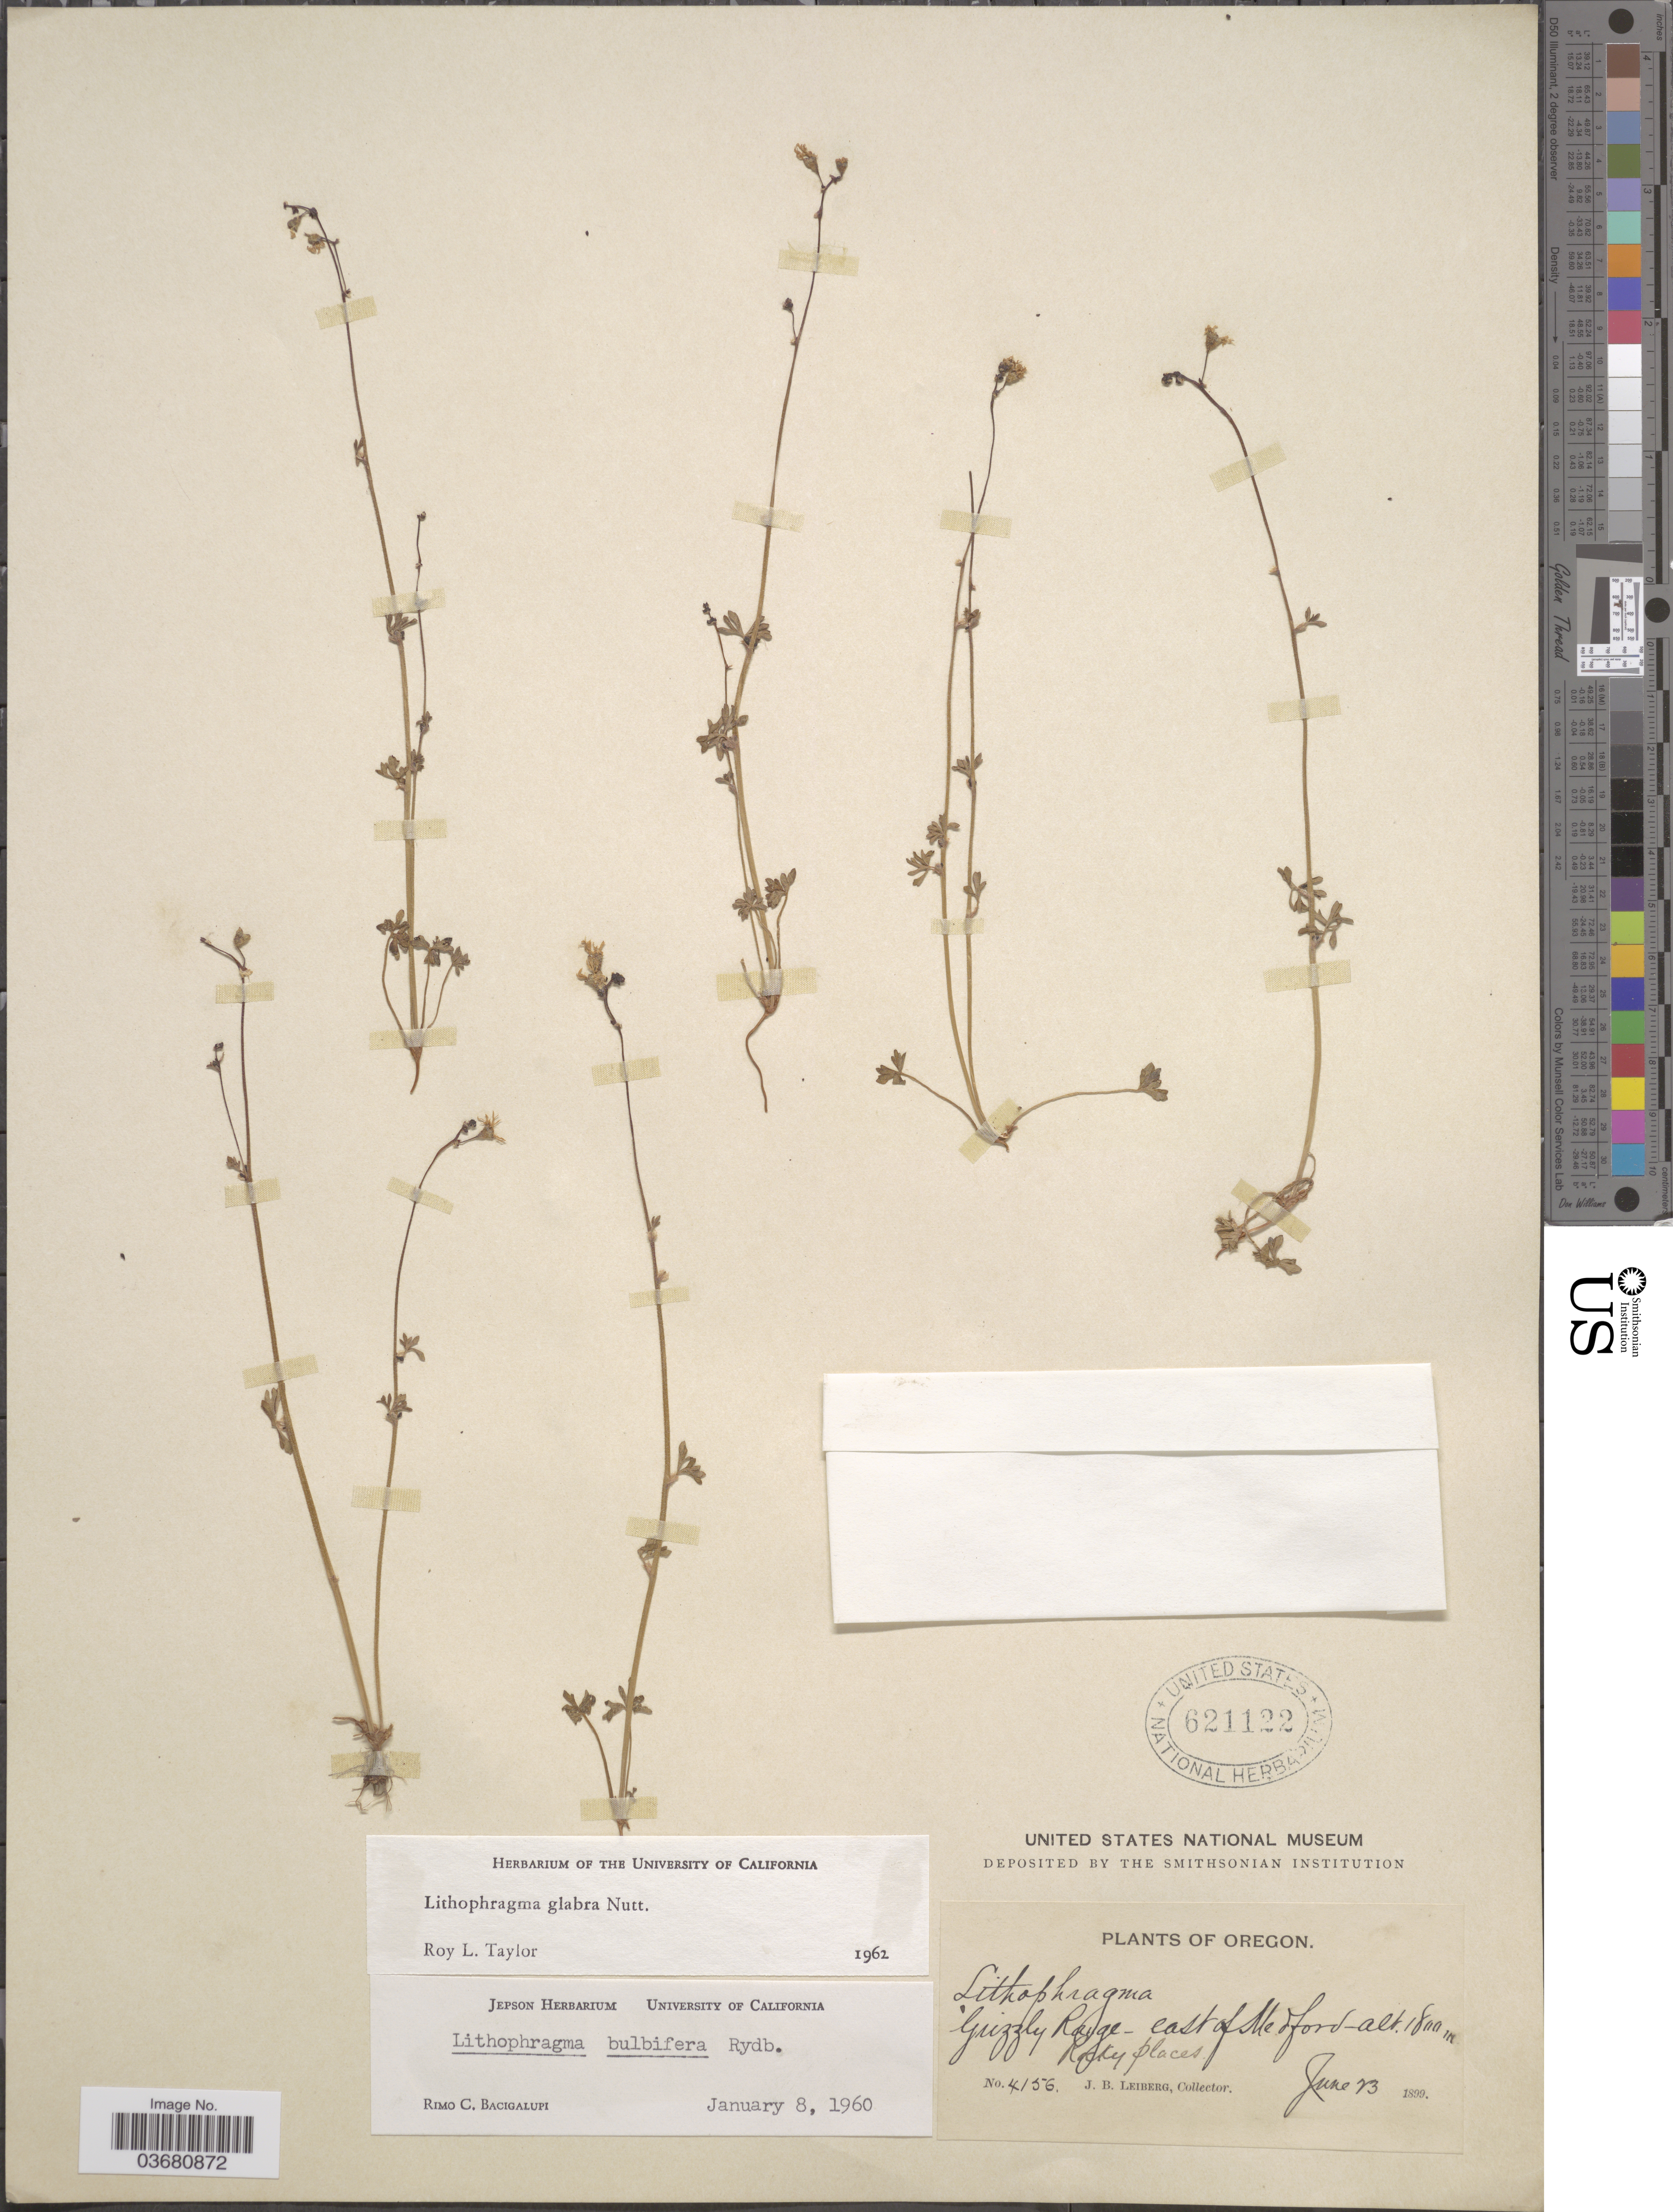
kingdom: Plantae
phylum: Tracheophyta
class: Magnoliopsida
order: Saxifragales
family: Saxifragaceae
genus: Lithophragma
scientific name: Lithophragma glabrum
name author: Nutt.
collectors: J. B. Leiberg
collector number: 4156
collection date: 1899-06-23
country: United States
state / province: Oregon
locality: Grizzly Range - east of Medford.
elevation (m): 1800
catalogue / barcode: US 621122